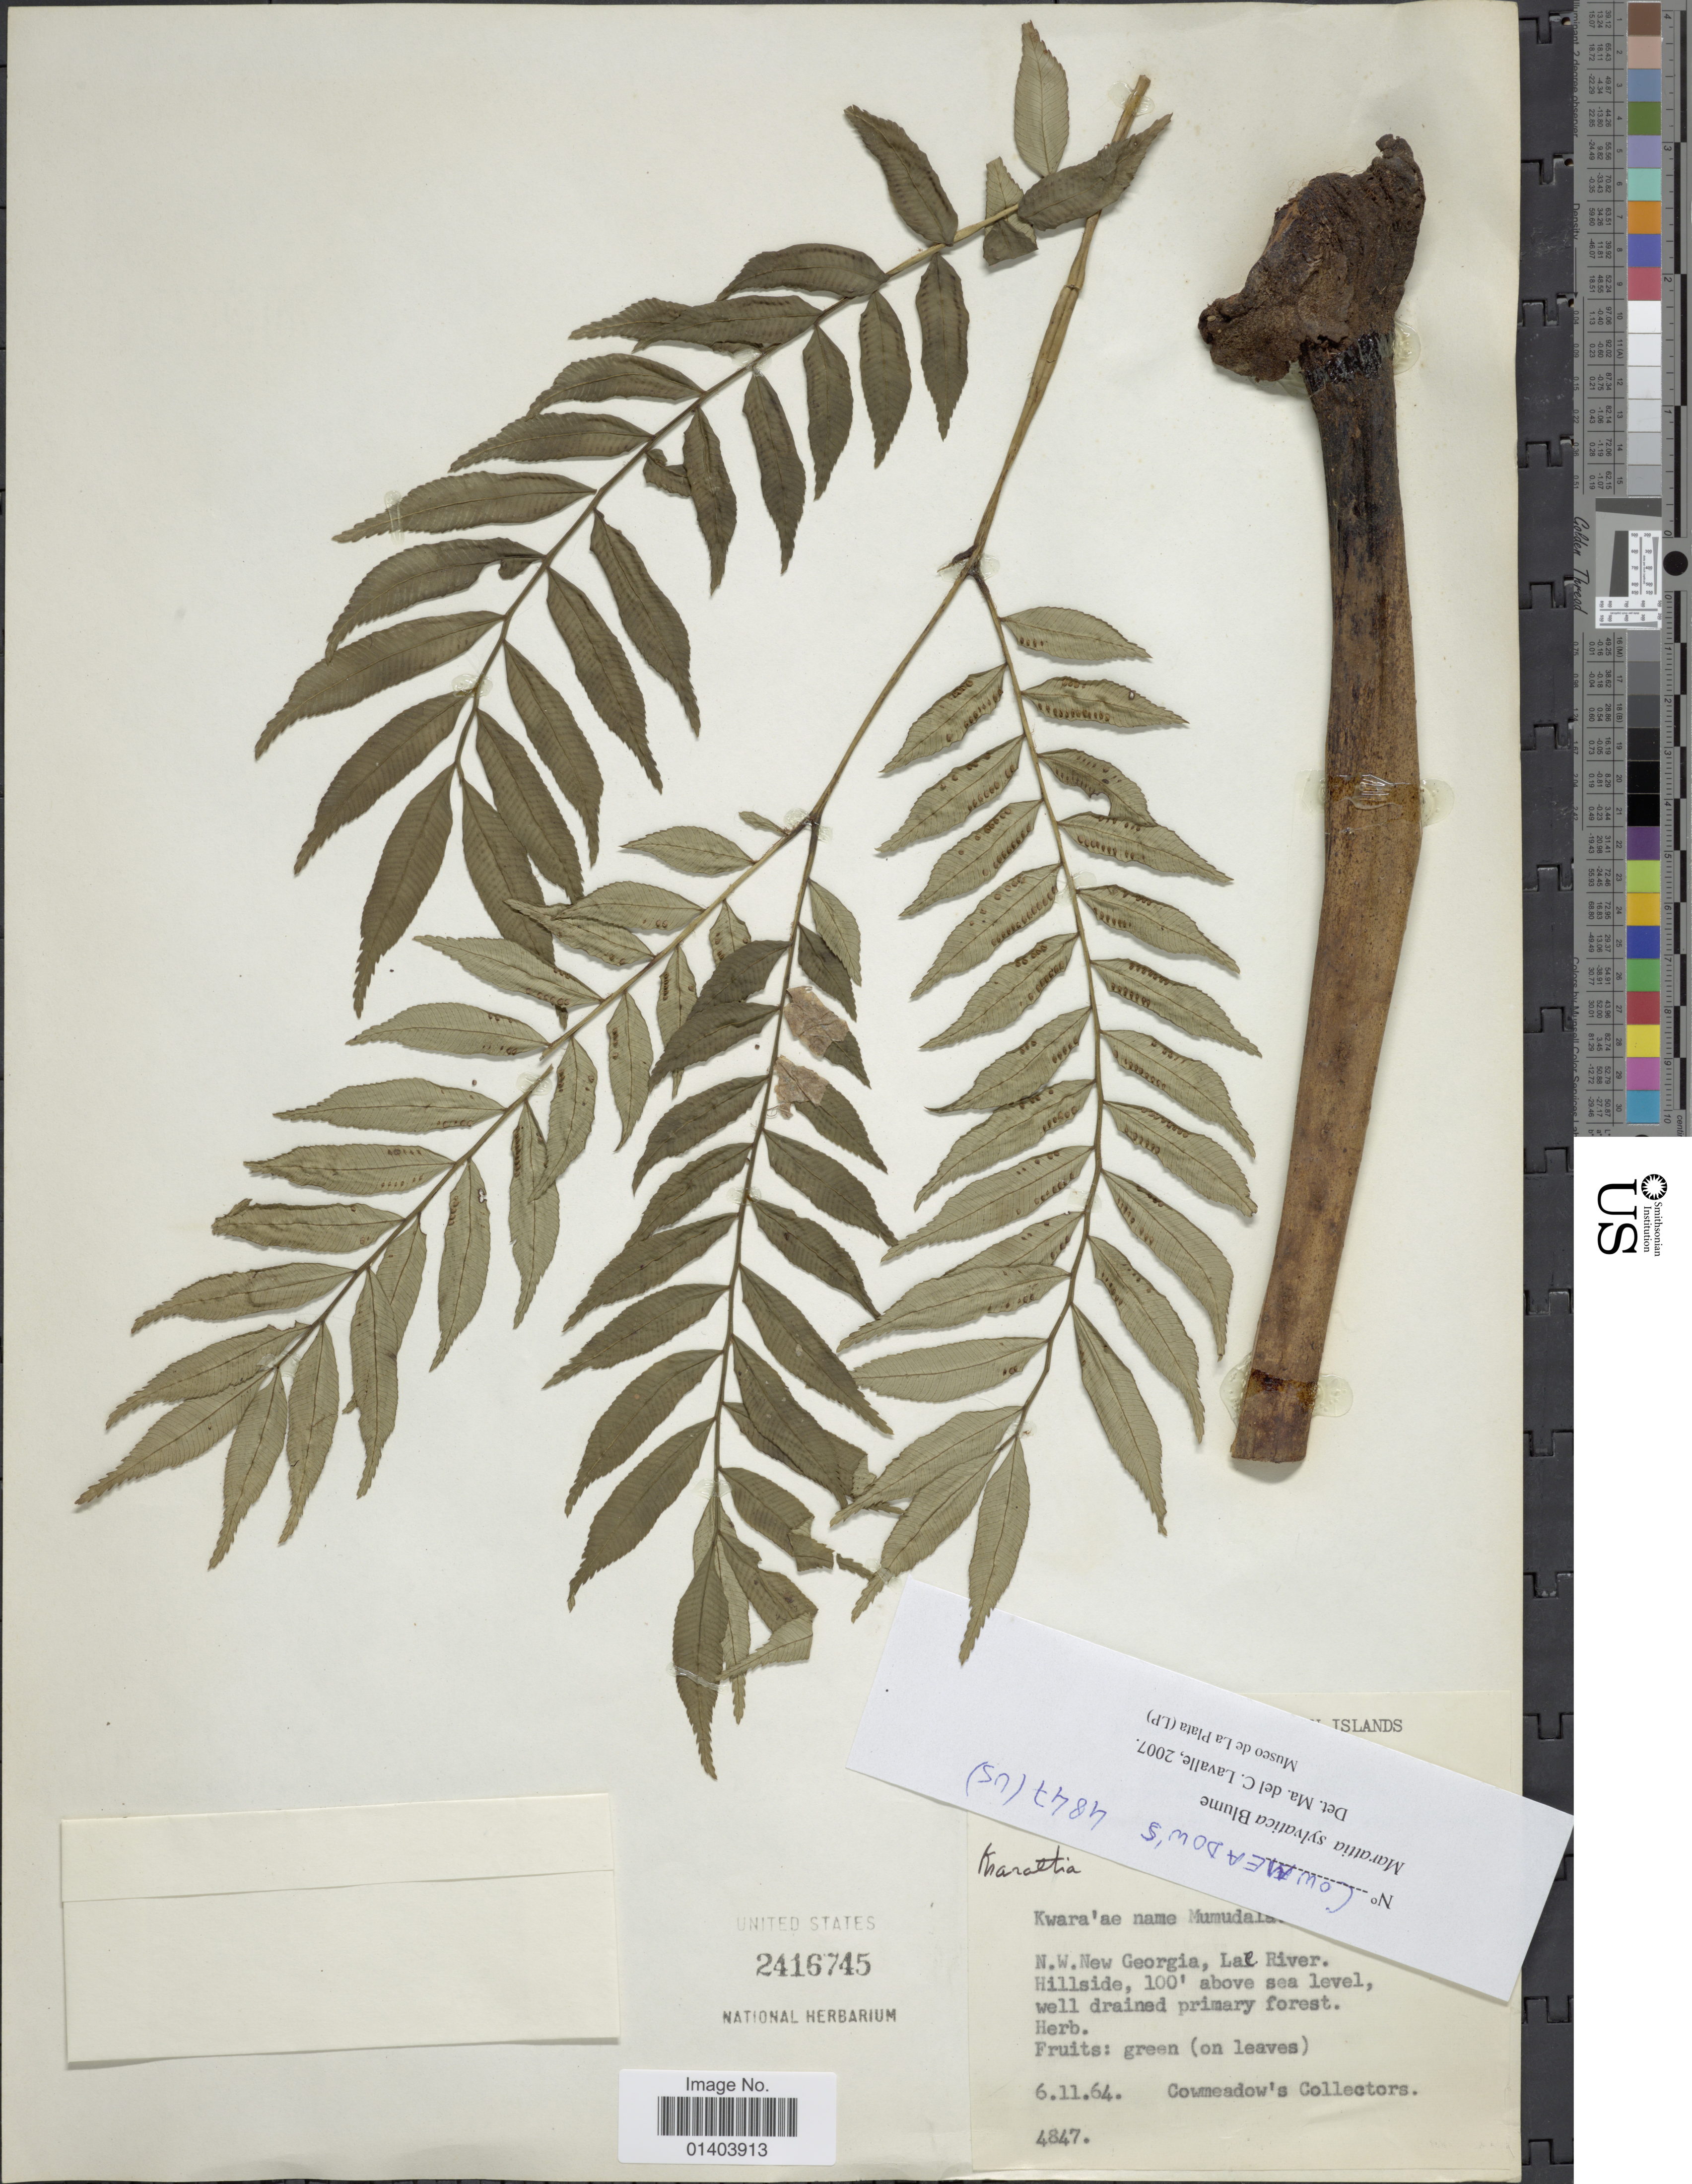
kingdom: Plantae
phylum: Tracheophyta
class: Polypodiopsida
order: Marattiales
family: Marattiaceae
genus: Ptisana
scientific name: Ptisana sylvatica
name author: (Blume) Murdock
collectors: Cowmeadow's Collectors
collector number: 4847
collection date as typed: Transcribed d/m/y: 6/11/64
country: Solomon Islands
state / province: Solomon Islands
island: New Georgia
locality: N.W.New Georgia, Lae River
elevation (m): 30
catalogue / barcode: US 2416745